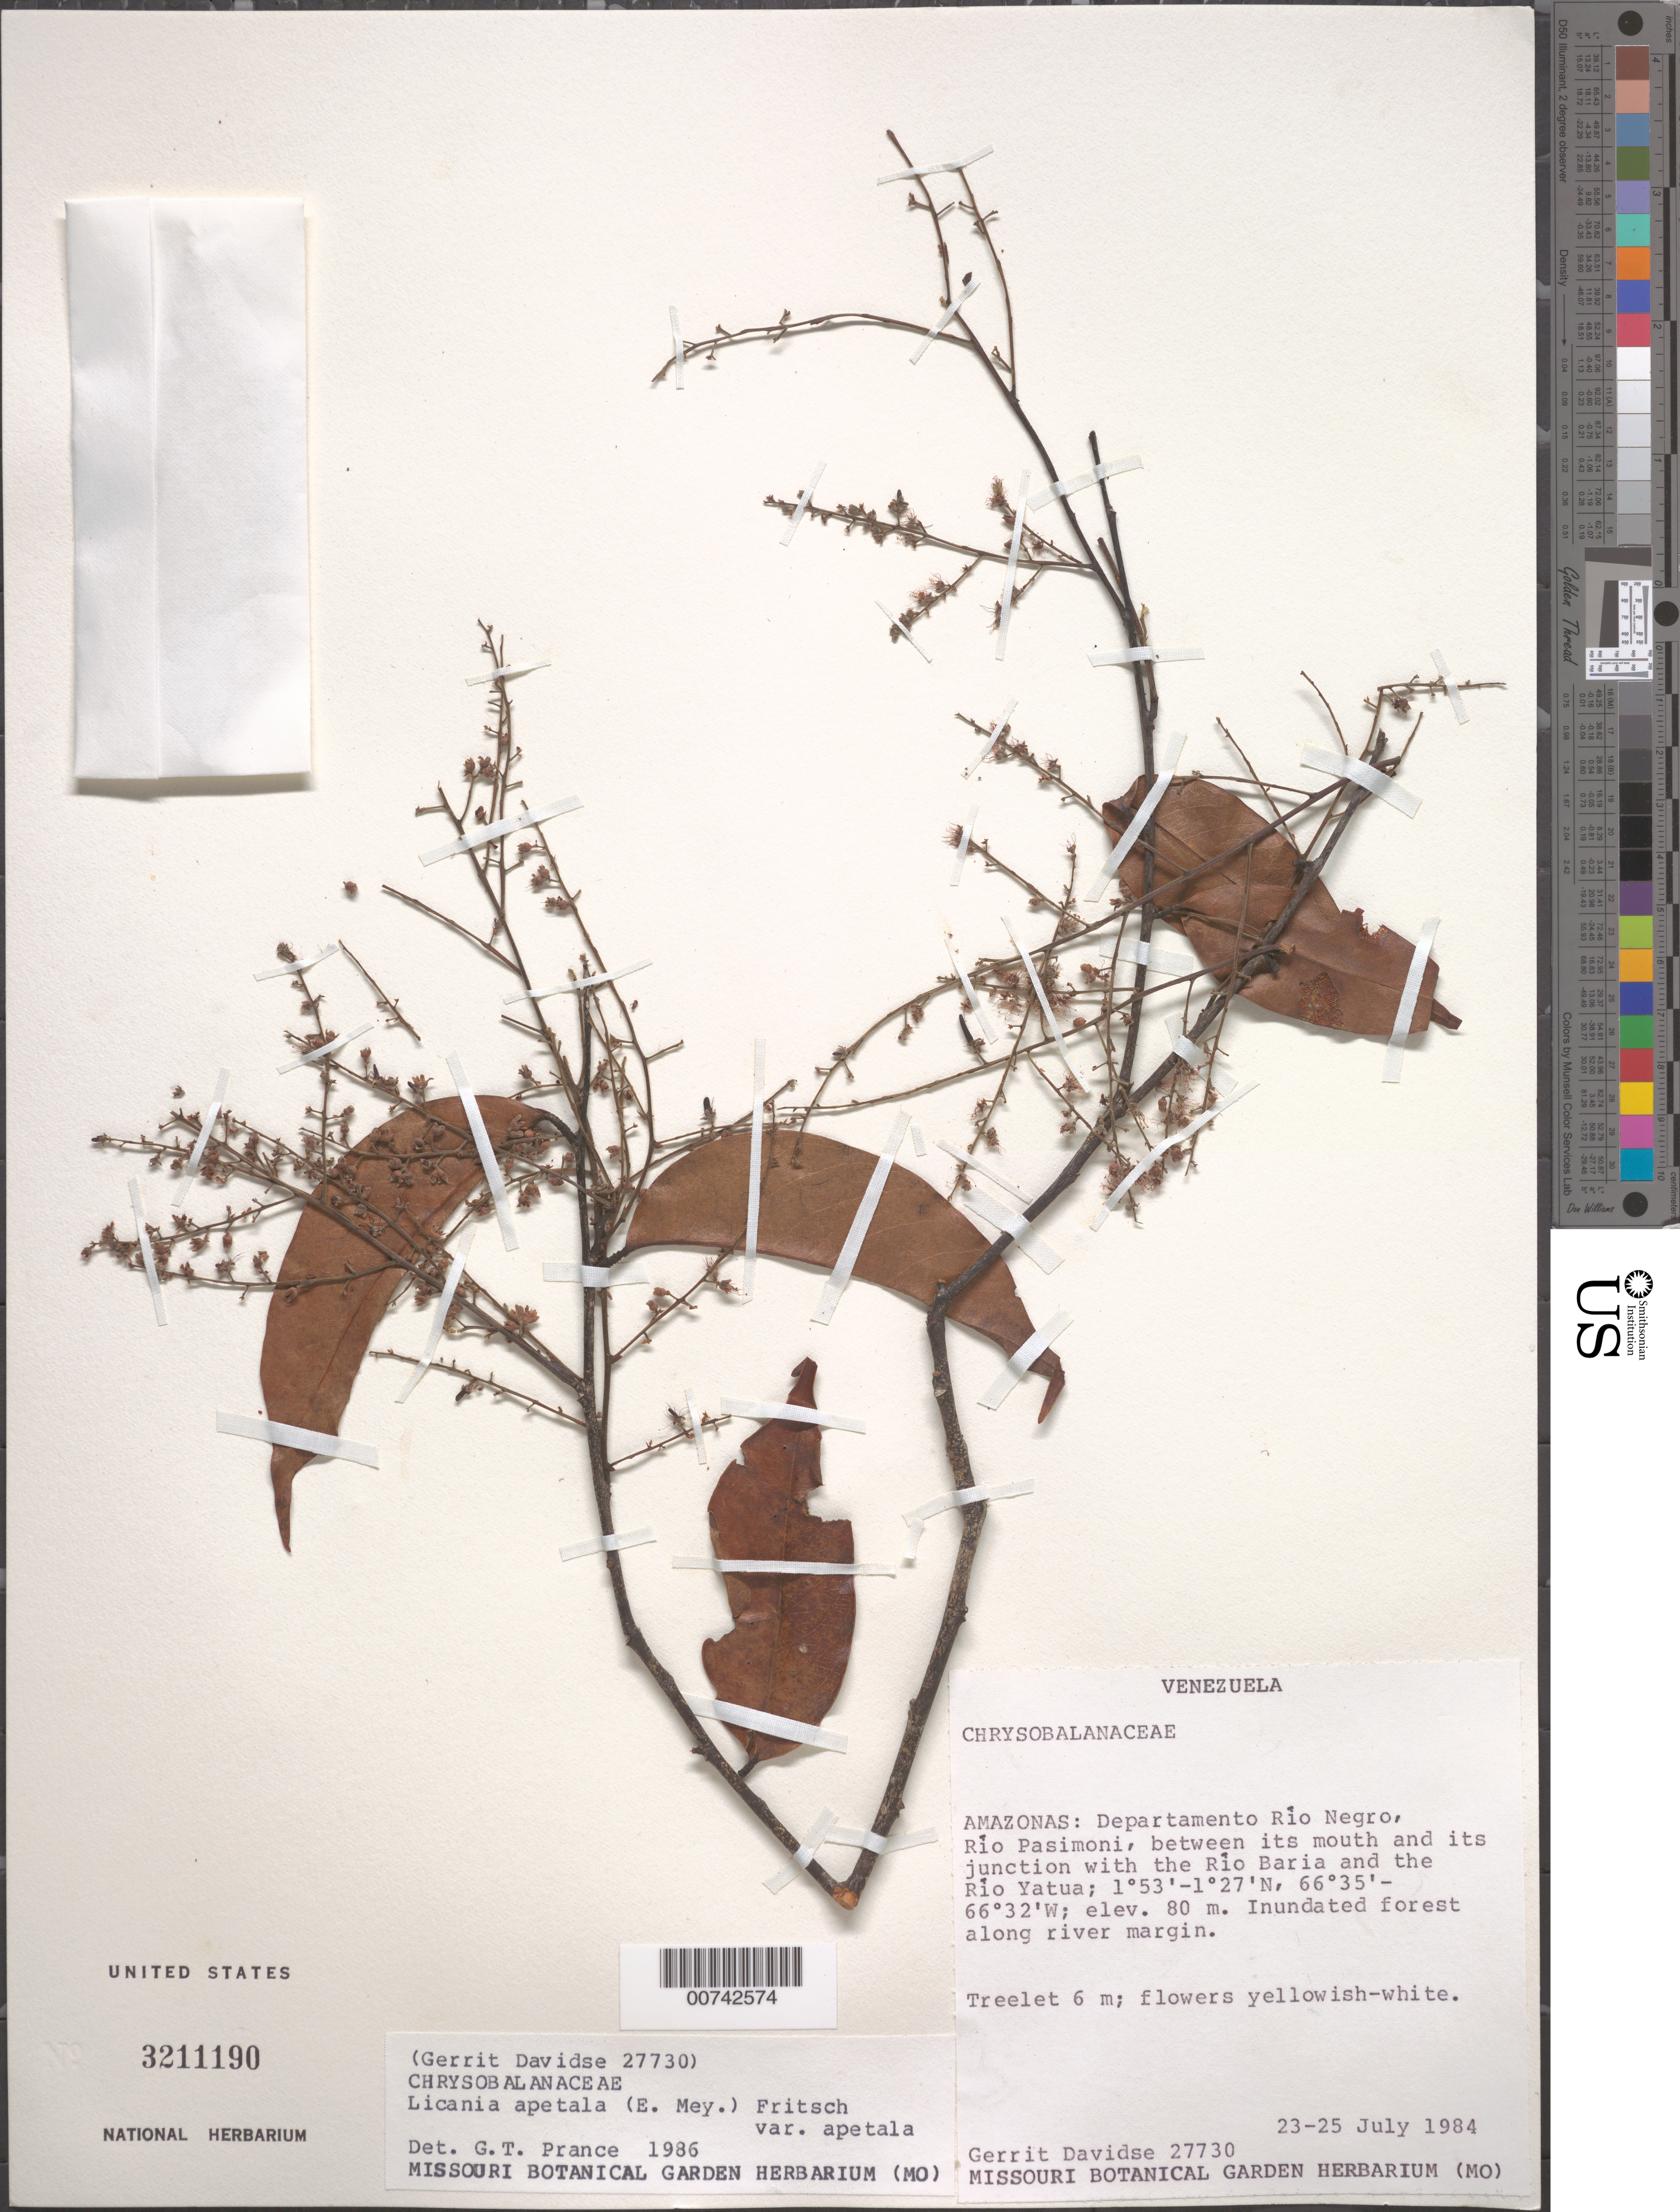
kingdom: Plantae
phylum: Tracheophyta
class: Magnoliopsida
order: Malpighiales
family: Chrysobalanaceae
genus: Leptobalanus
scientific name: Leptobalanus apetalus var. apetalus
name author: (E. Mey.) Sothers & Prance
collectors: G. Davidse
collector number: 27730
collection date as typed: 23-Jul-84 to 25-Jul-84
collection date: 1984-07-23/1984-07-25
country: Venezuela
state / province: Amazonas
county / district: Río Negro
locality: Río Pasimoni, between mouth and junction with Río Baria and Río Yatua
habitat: Inundated forest along river margin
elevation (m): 80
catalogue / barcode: US 3211190